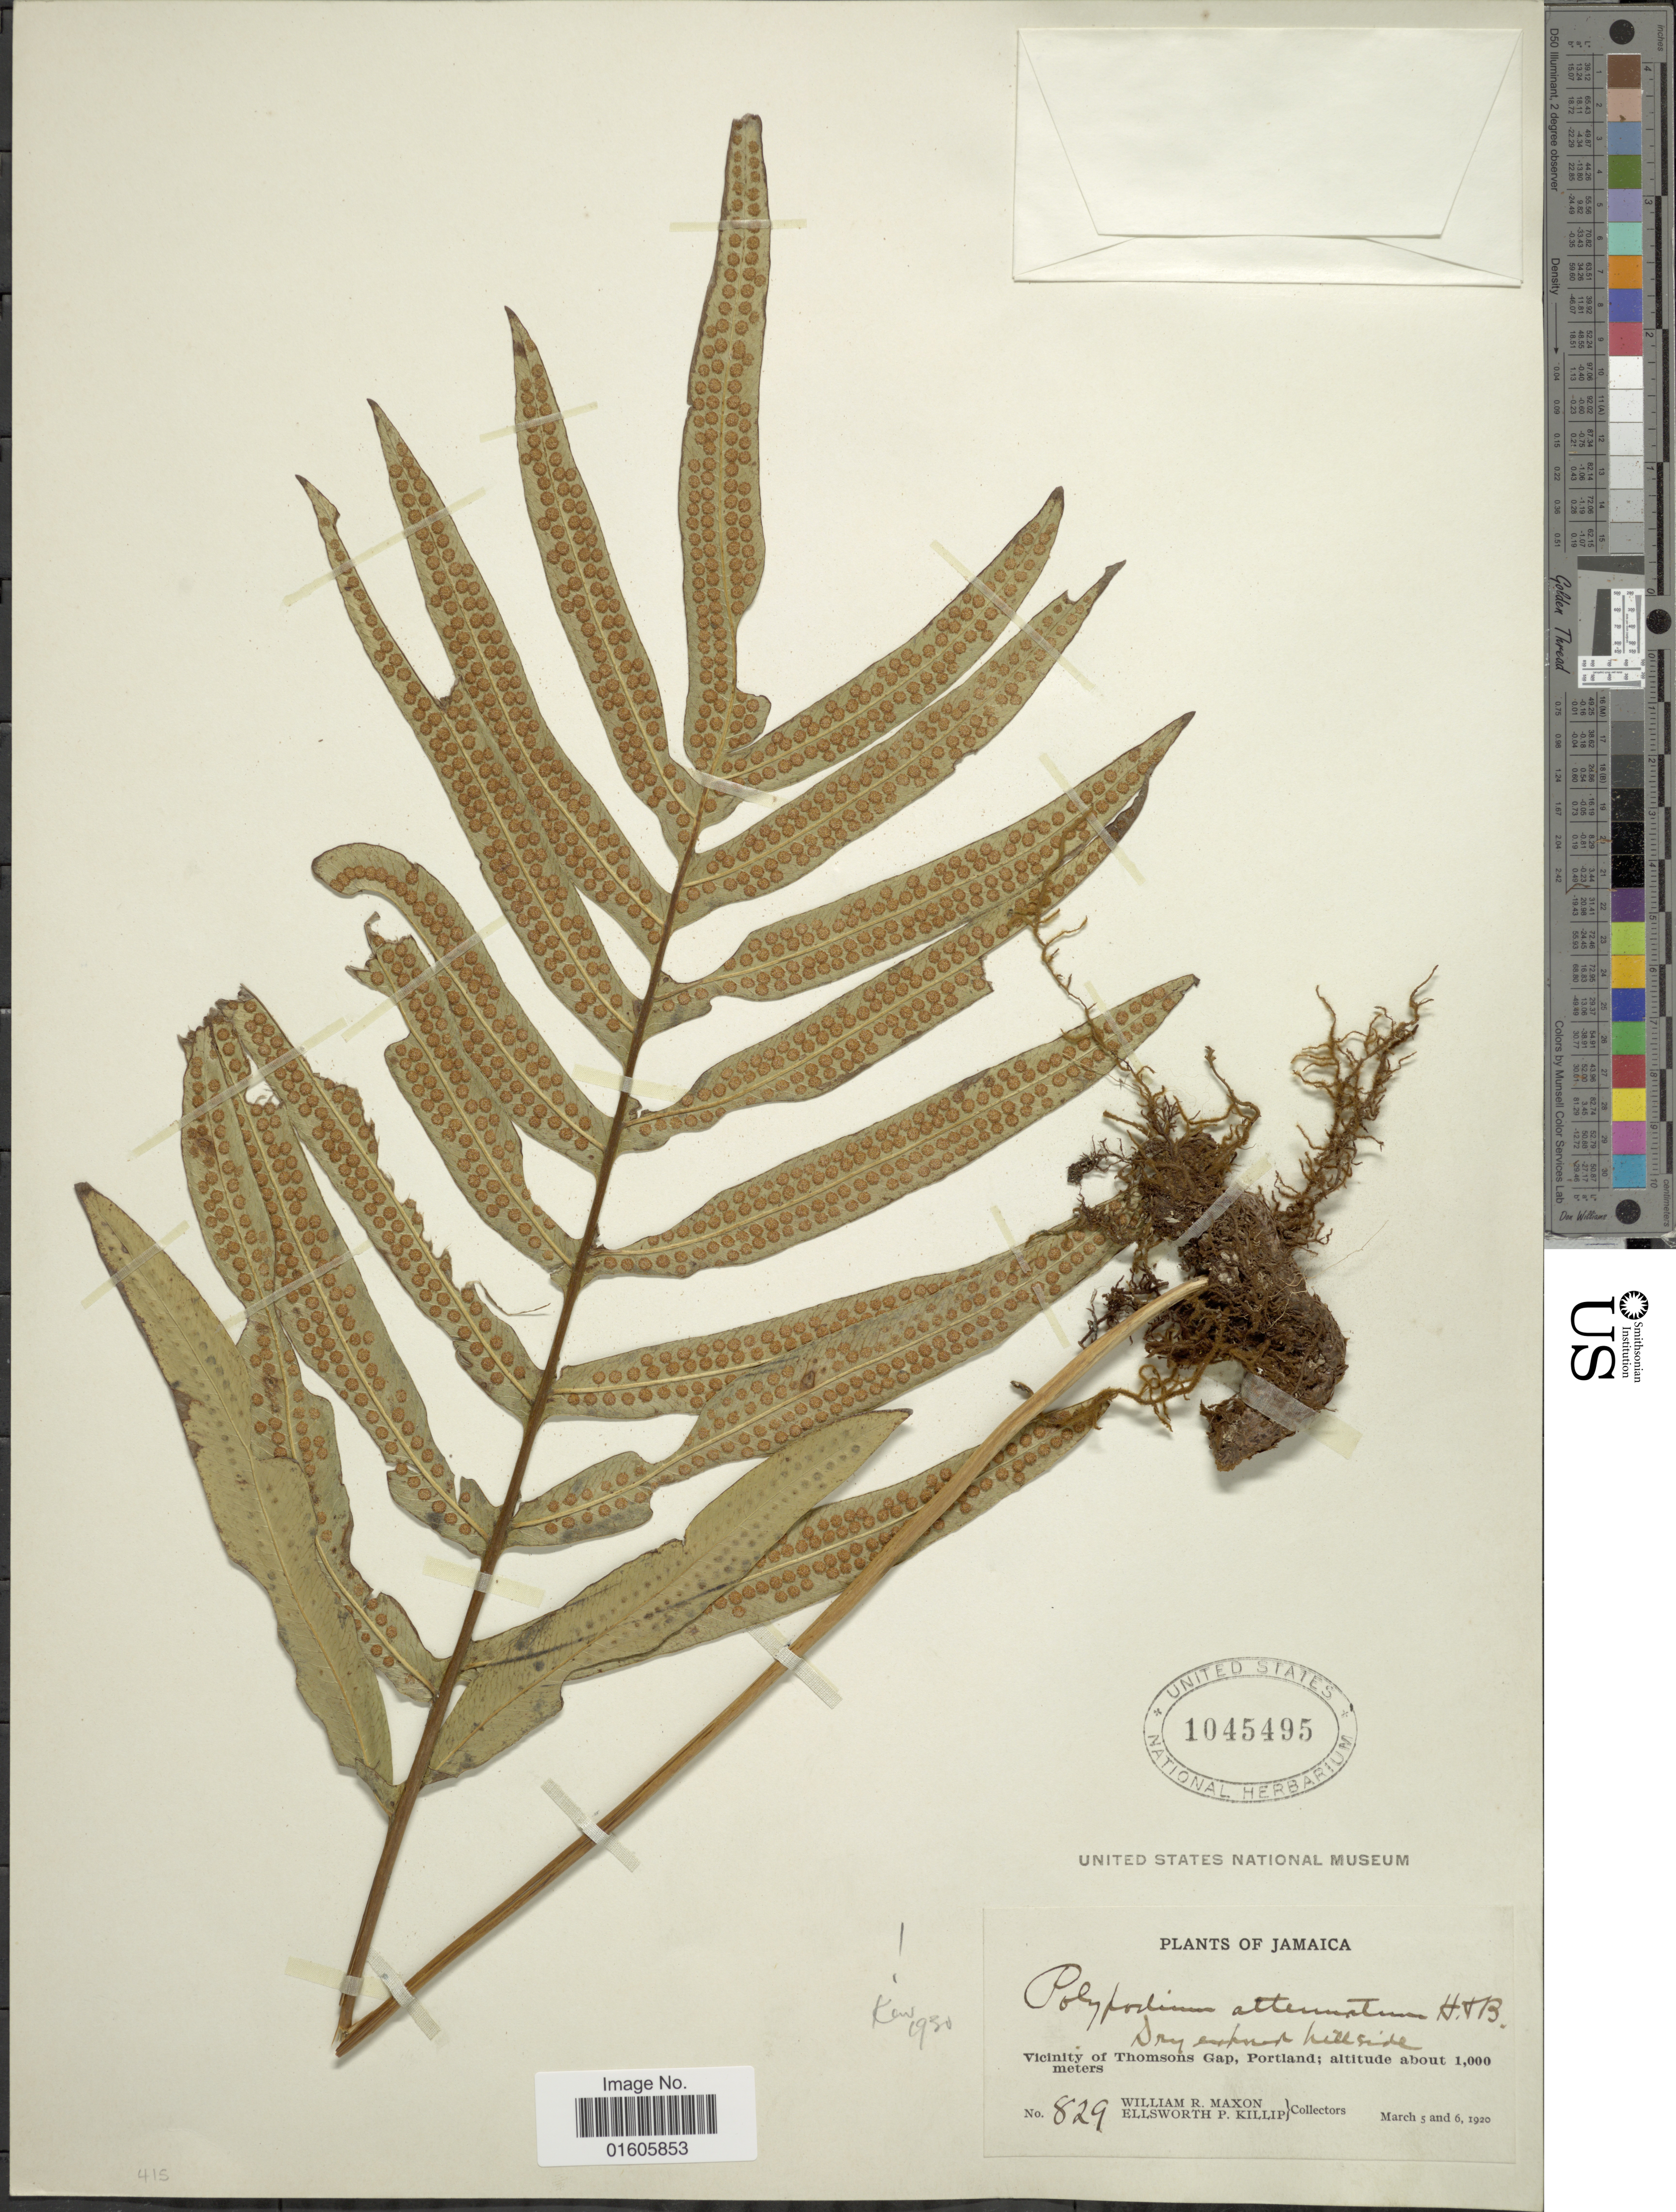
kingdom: Plantae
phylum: Tracheophyta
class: Polypodiopsida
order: Polypodiales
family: Polypodiaceae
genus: Serpocaulon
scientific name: Serpocaulon triseriale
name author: (Sw.) A.R. Sm.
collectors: W. R. Maxon & E. P. Killip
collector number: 829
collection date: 1920-03-05/1920-03-06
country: Jamaica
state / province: Portland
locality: Vicinity of Thomsons Gap, Portland.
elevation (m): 1000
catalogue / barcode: US 1045495